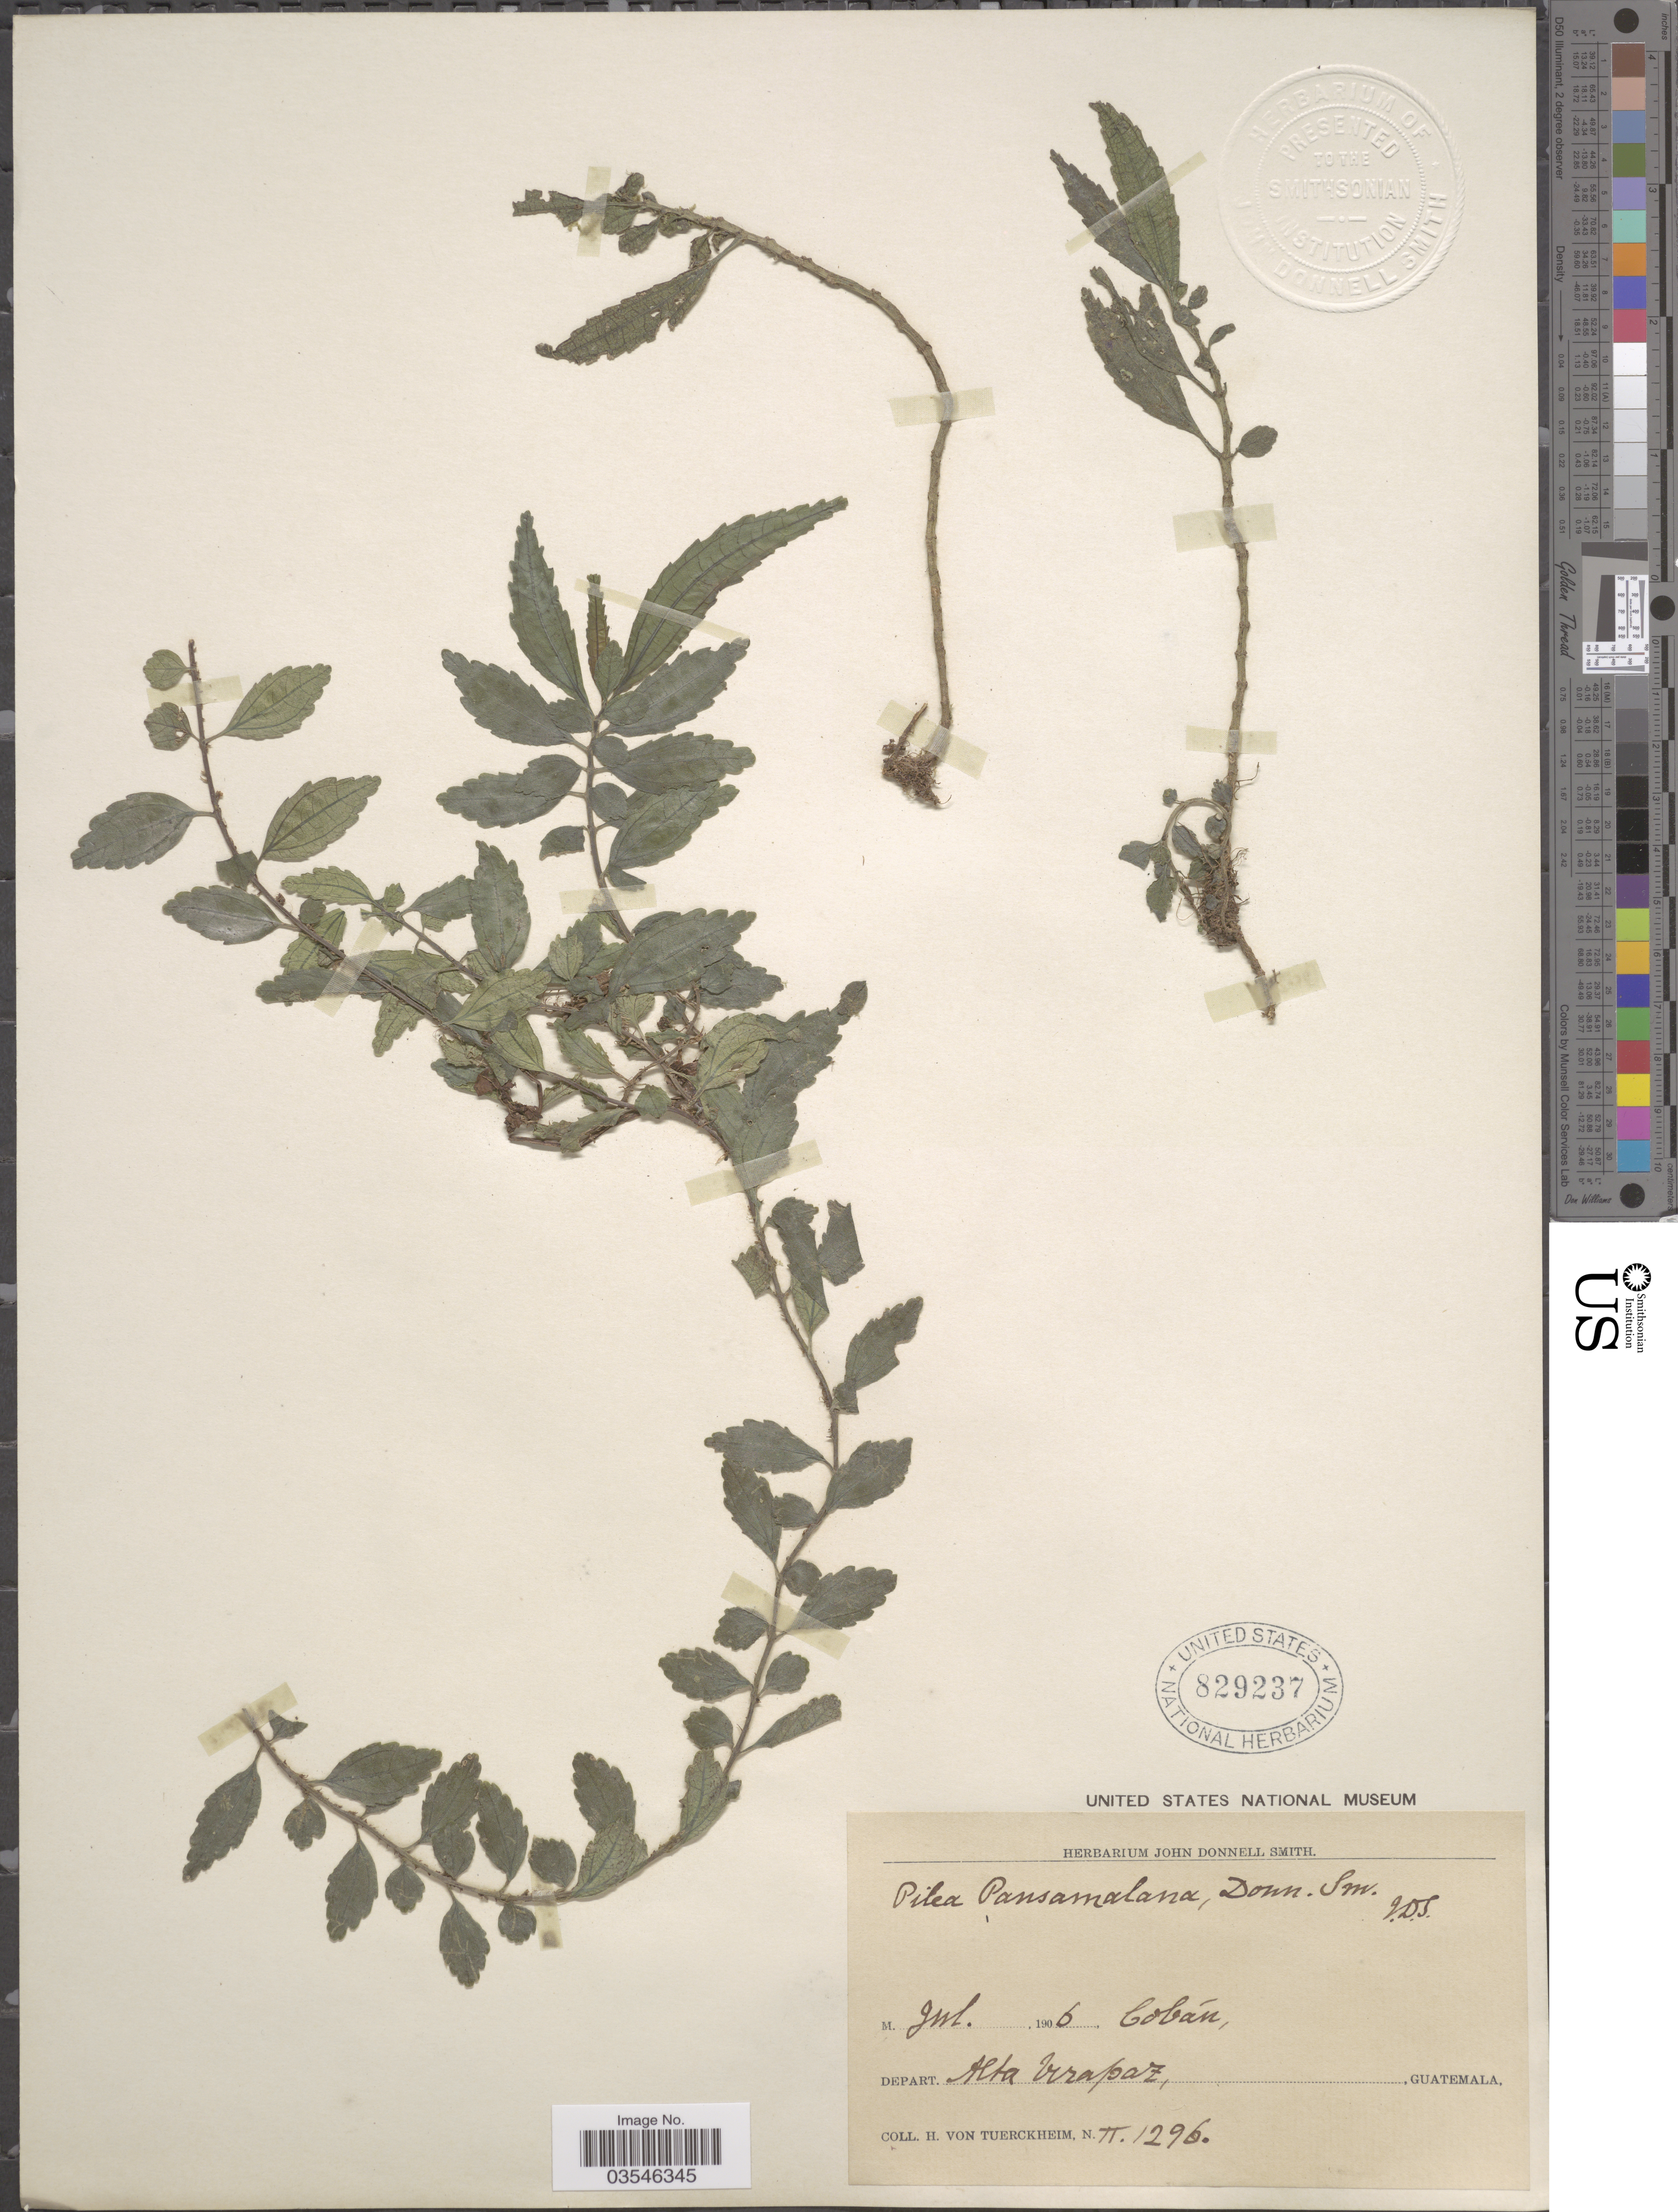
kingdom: Plantae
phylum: Tracheophyta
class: Magnoliopsida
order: Rosales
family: Urticaceae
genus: Pilea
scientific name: Pilea pansamalana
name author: Donn. Sm.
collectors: H. von Türckheim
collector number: II1296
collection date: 1906-07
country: Guatemala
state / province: Alta Verapaz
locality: Cobán. Depart. Alta Verapaz.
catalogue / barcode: US 829237